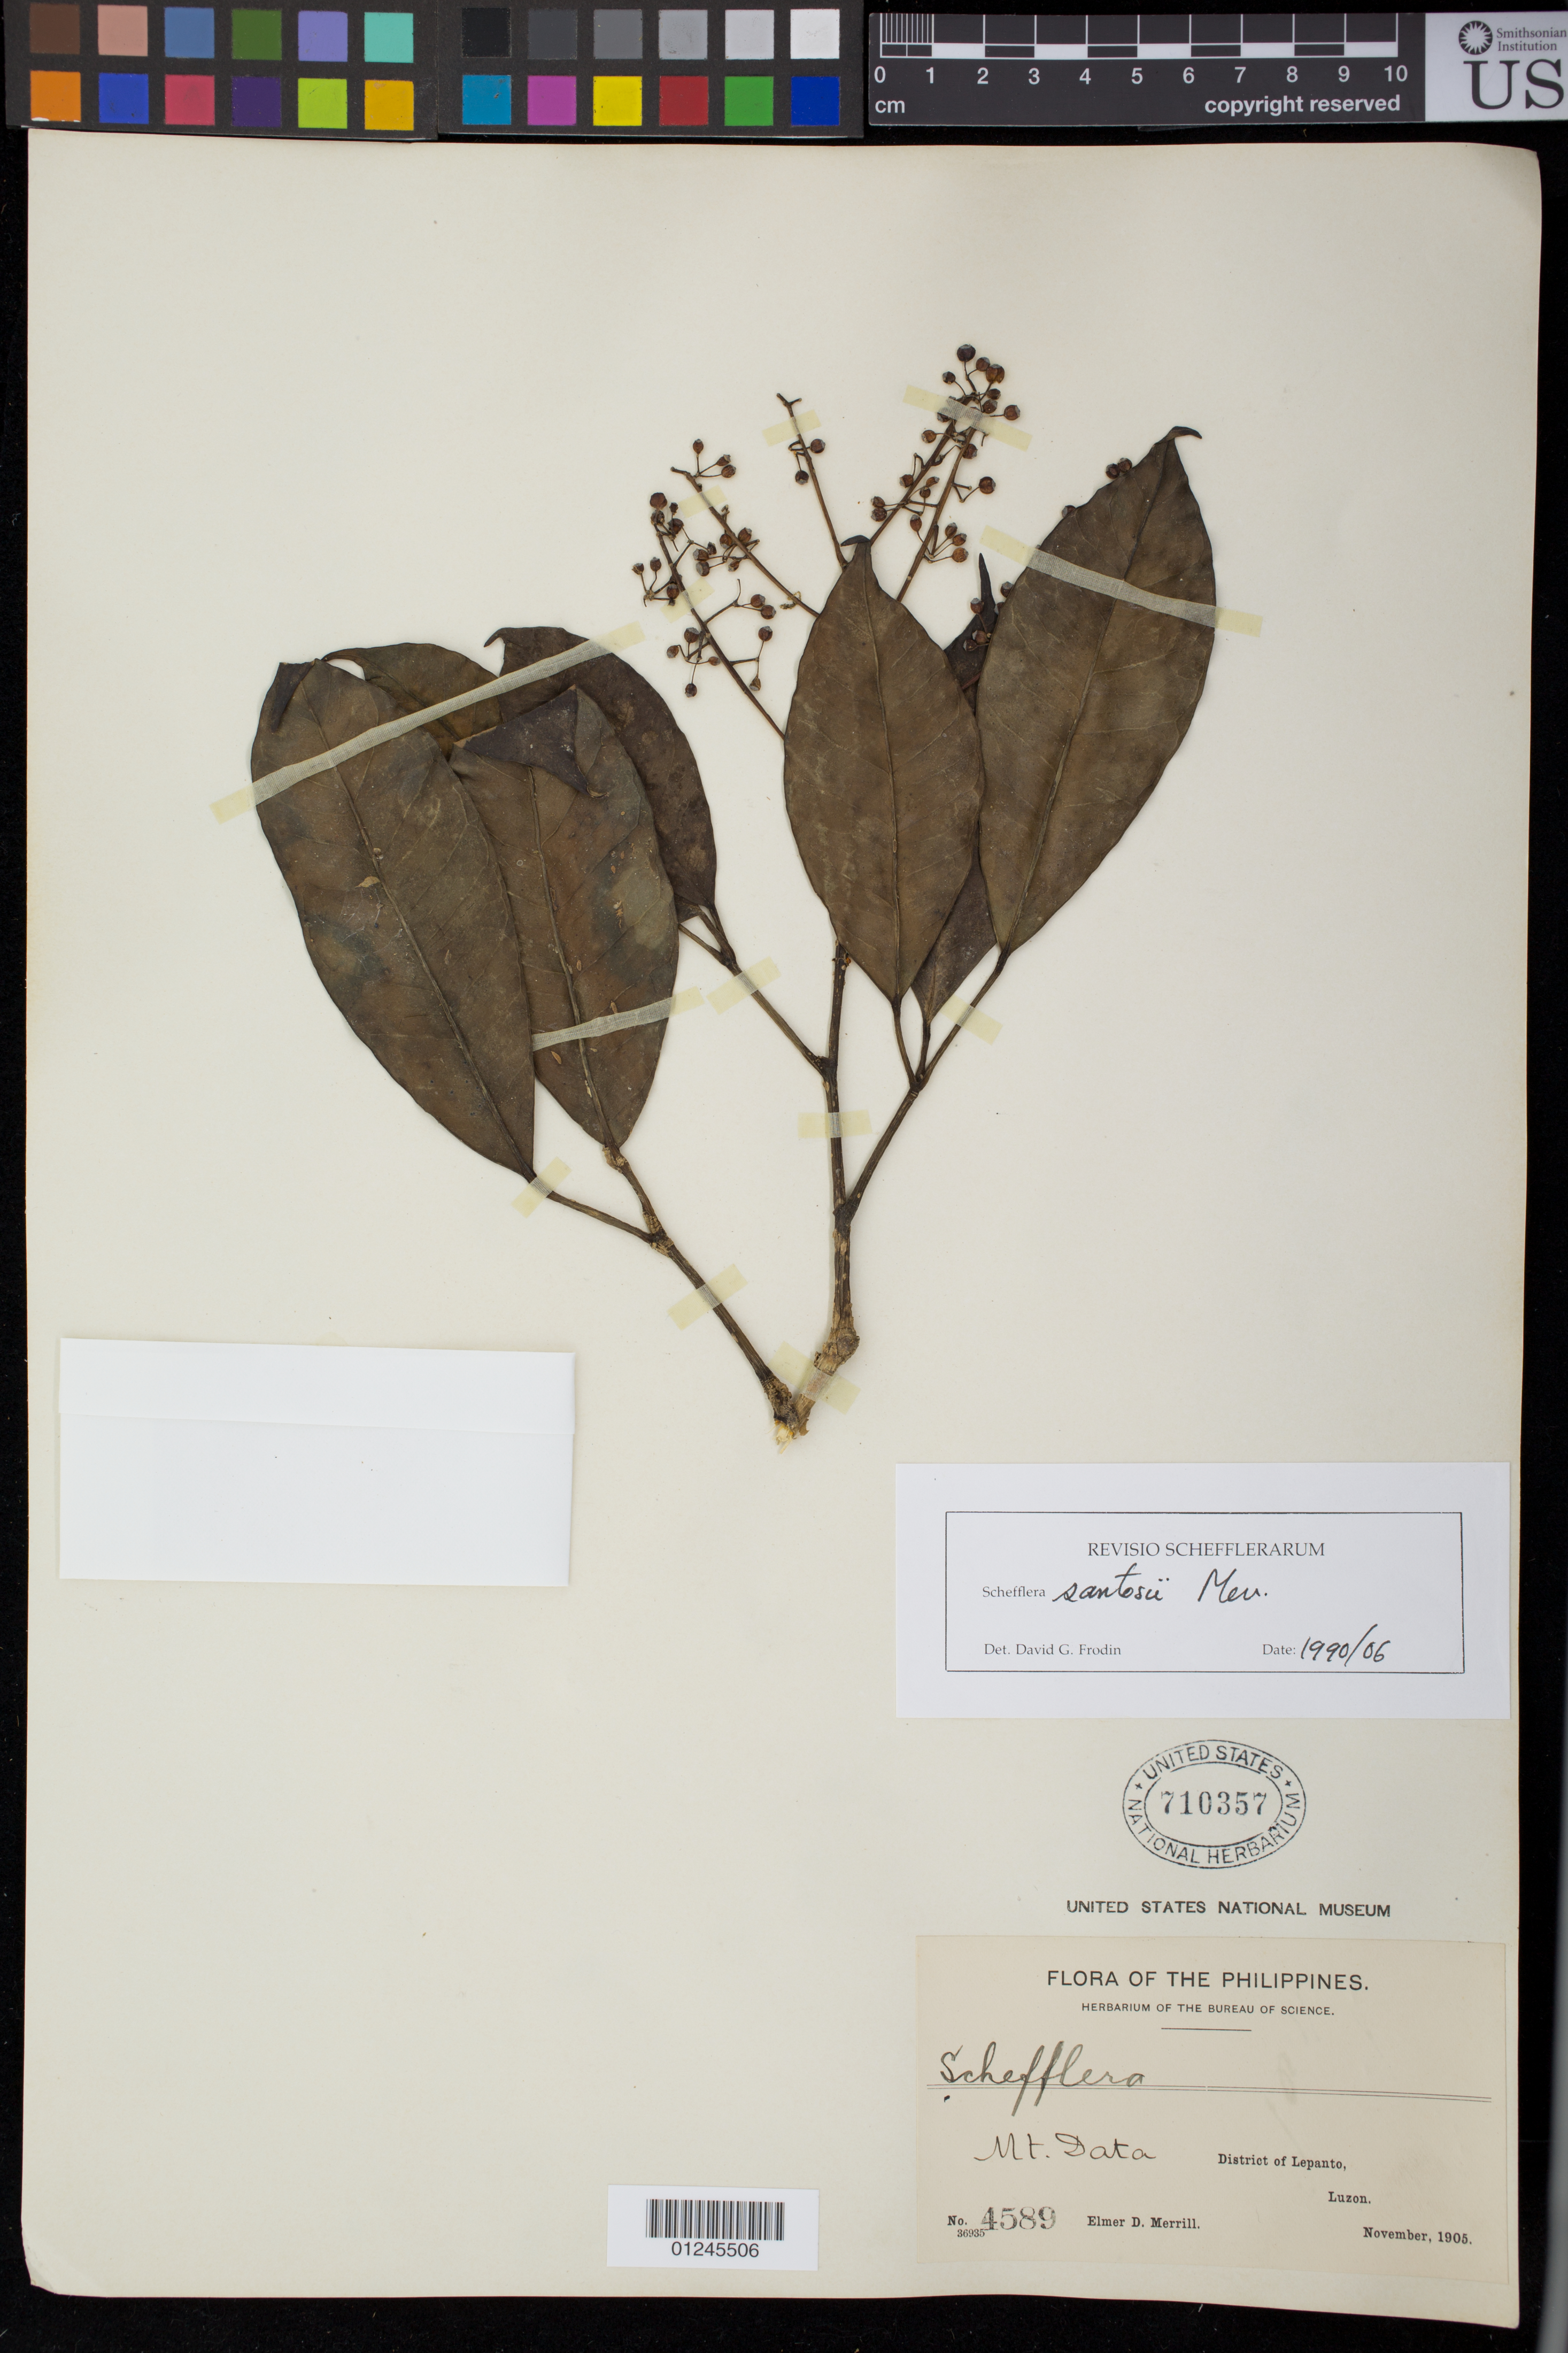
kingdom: Plantae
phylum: Tracheophyta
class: Magnoliopsida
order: Apiales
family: Araliaceae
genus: Schefflera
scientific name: Schefflera santosii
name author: Merr.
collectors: E. D. Merrill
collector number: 4589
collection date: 1905-11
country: Philippines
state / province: Cordillera (Administrative Region)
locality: Mt. Data, District of Lepanto, Luzon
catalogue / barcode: US 710357